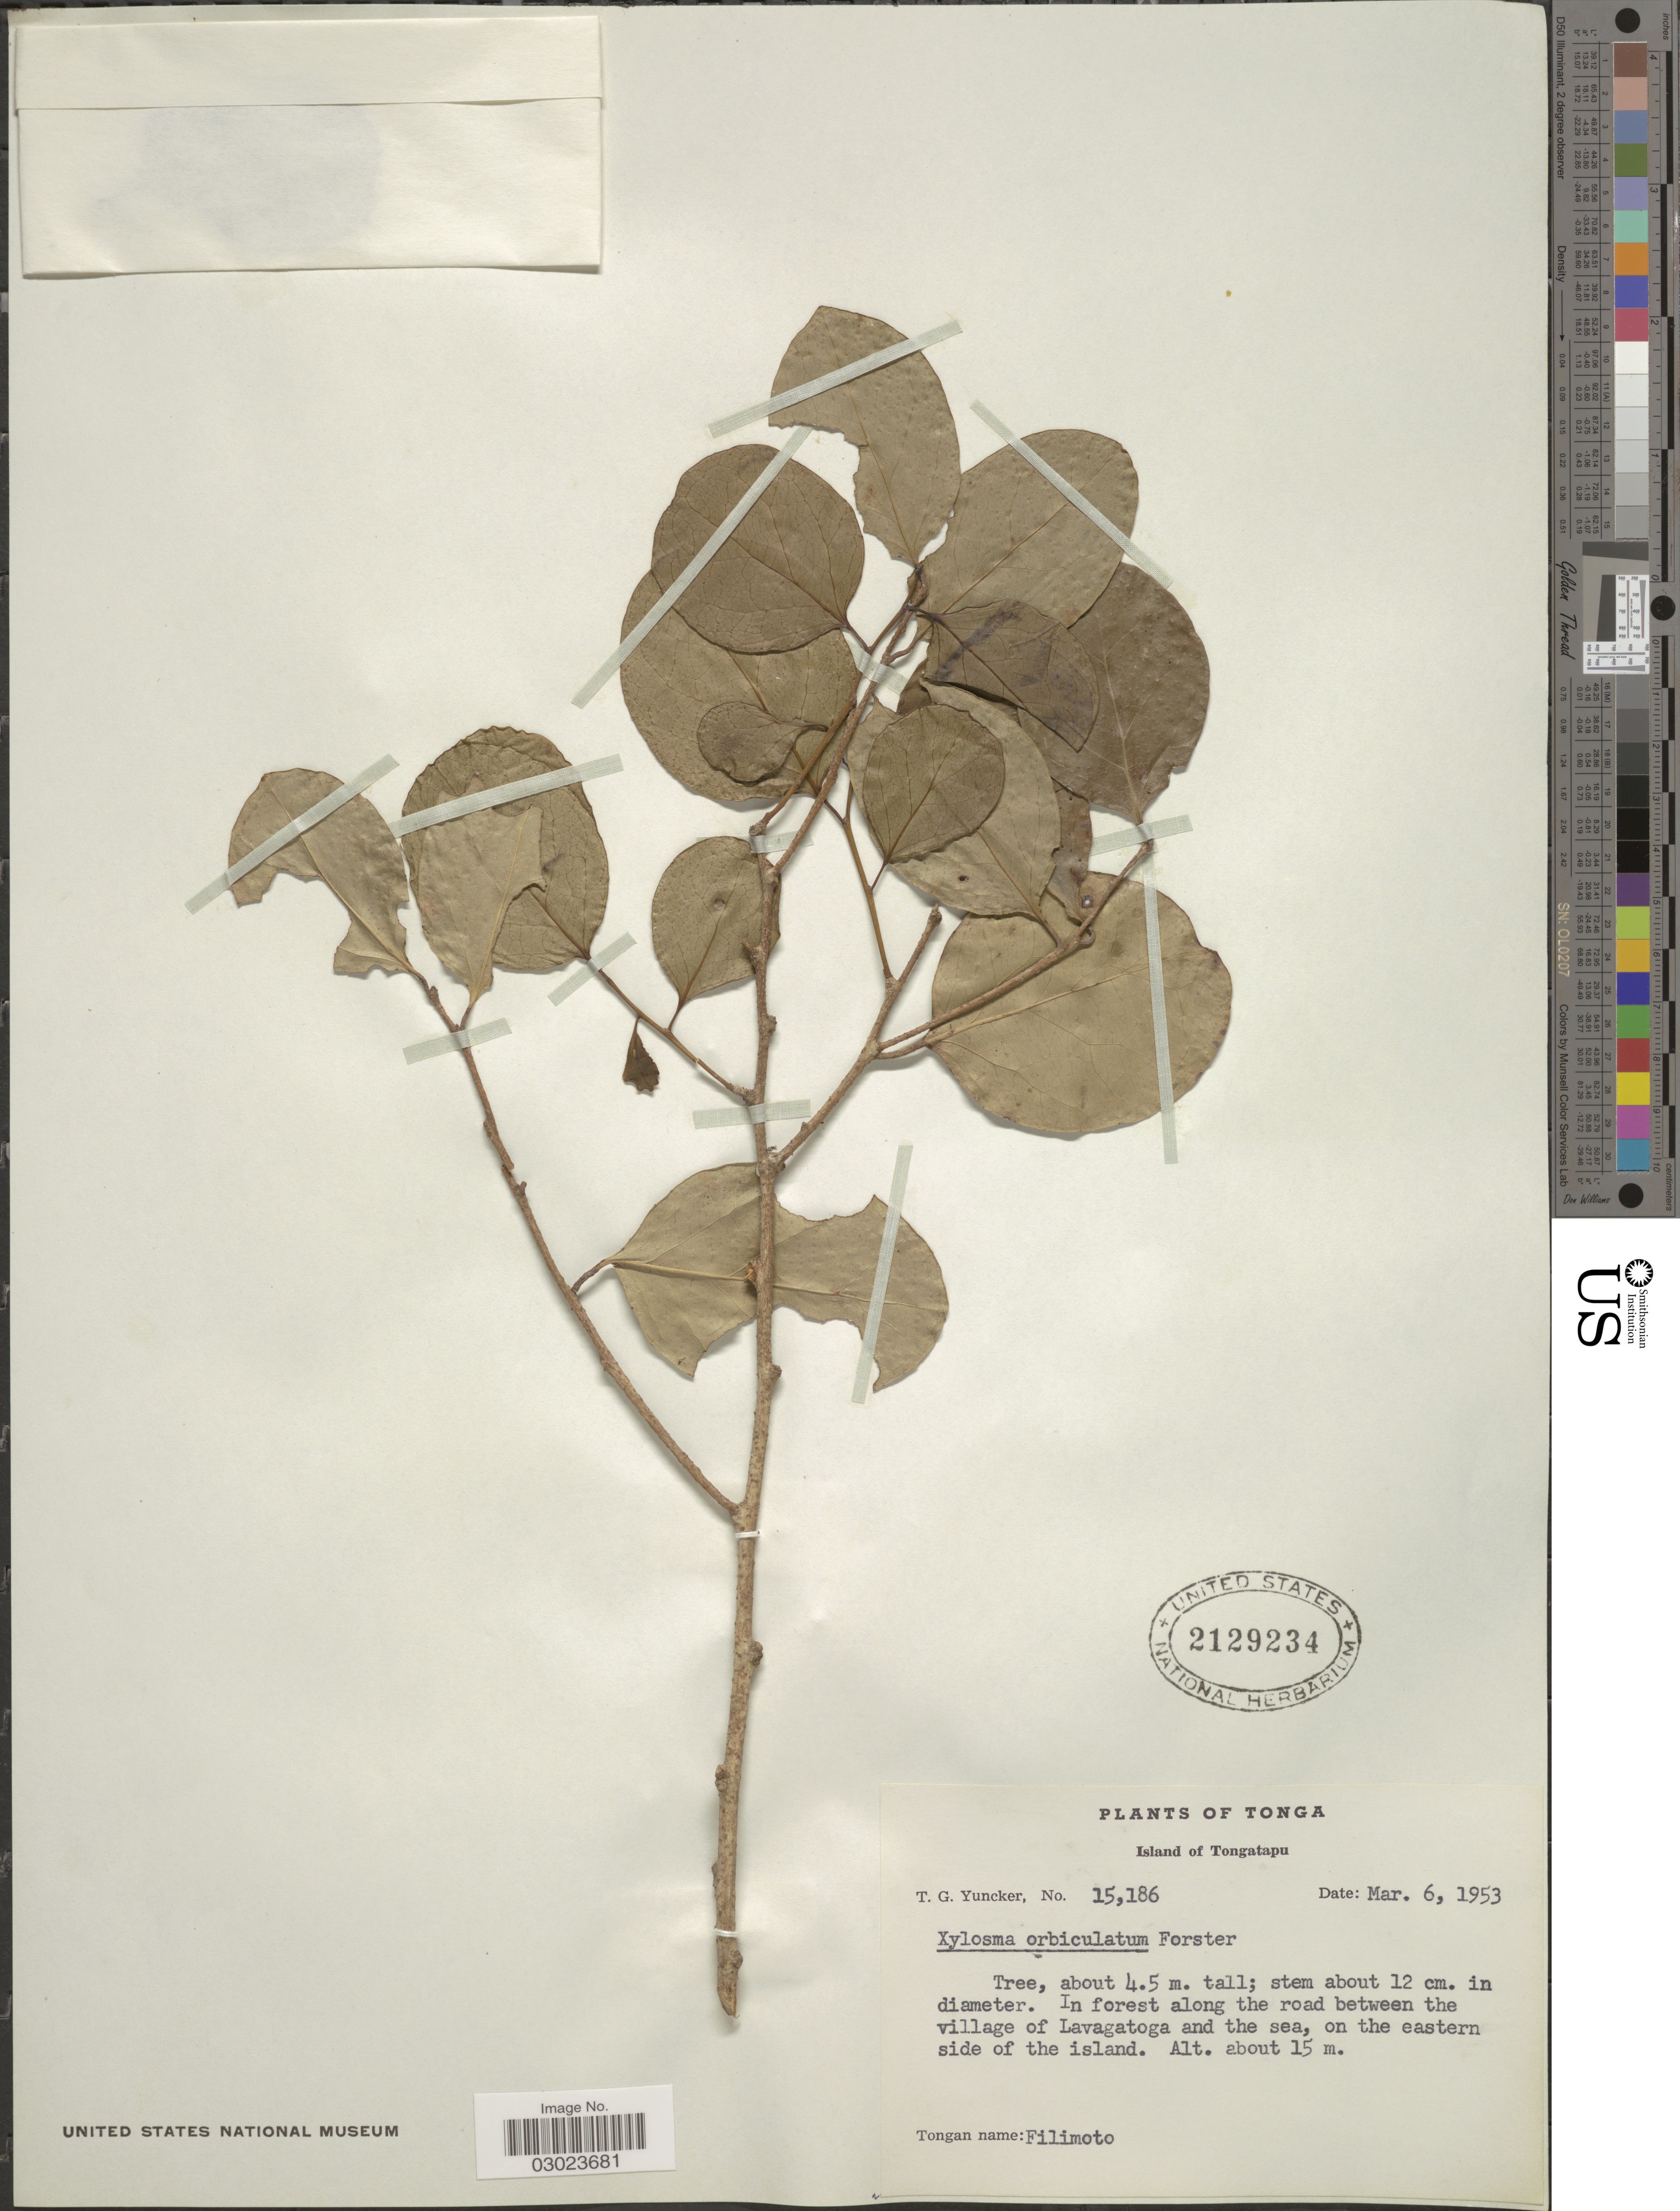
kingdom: Plantae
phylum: Tracheophyta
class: Magnoliopsida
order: Malpighiales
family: Salicaceae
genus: Xylosma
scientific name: Xylosma smithiana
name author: Fosberg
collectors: T. G. Yuncker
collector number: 15186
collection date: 1953-03-06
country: Tonga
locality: Island of Tongatapu. In forest along the road between the village of Lavagatoga and the sea, on the eastern side of the island.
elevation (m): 15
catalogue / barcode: US 2129234